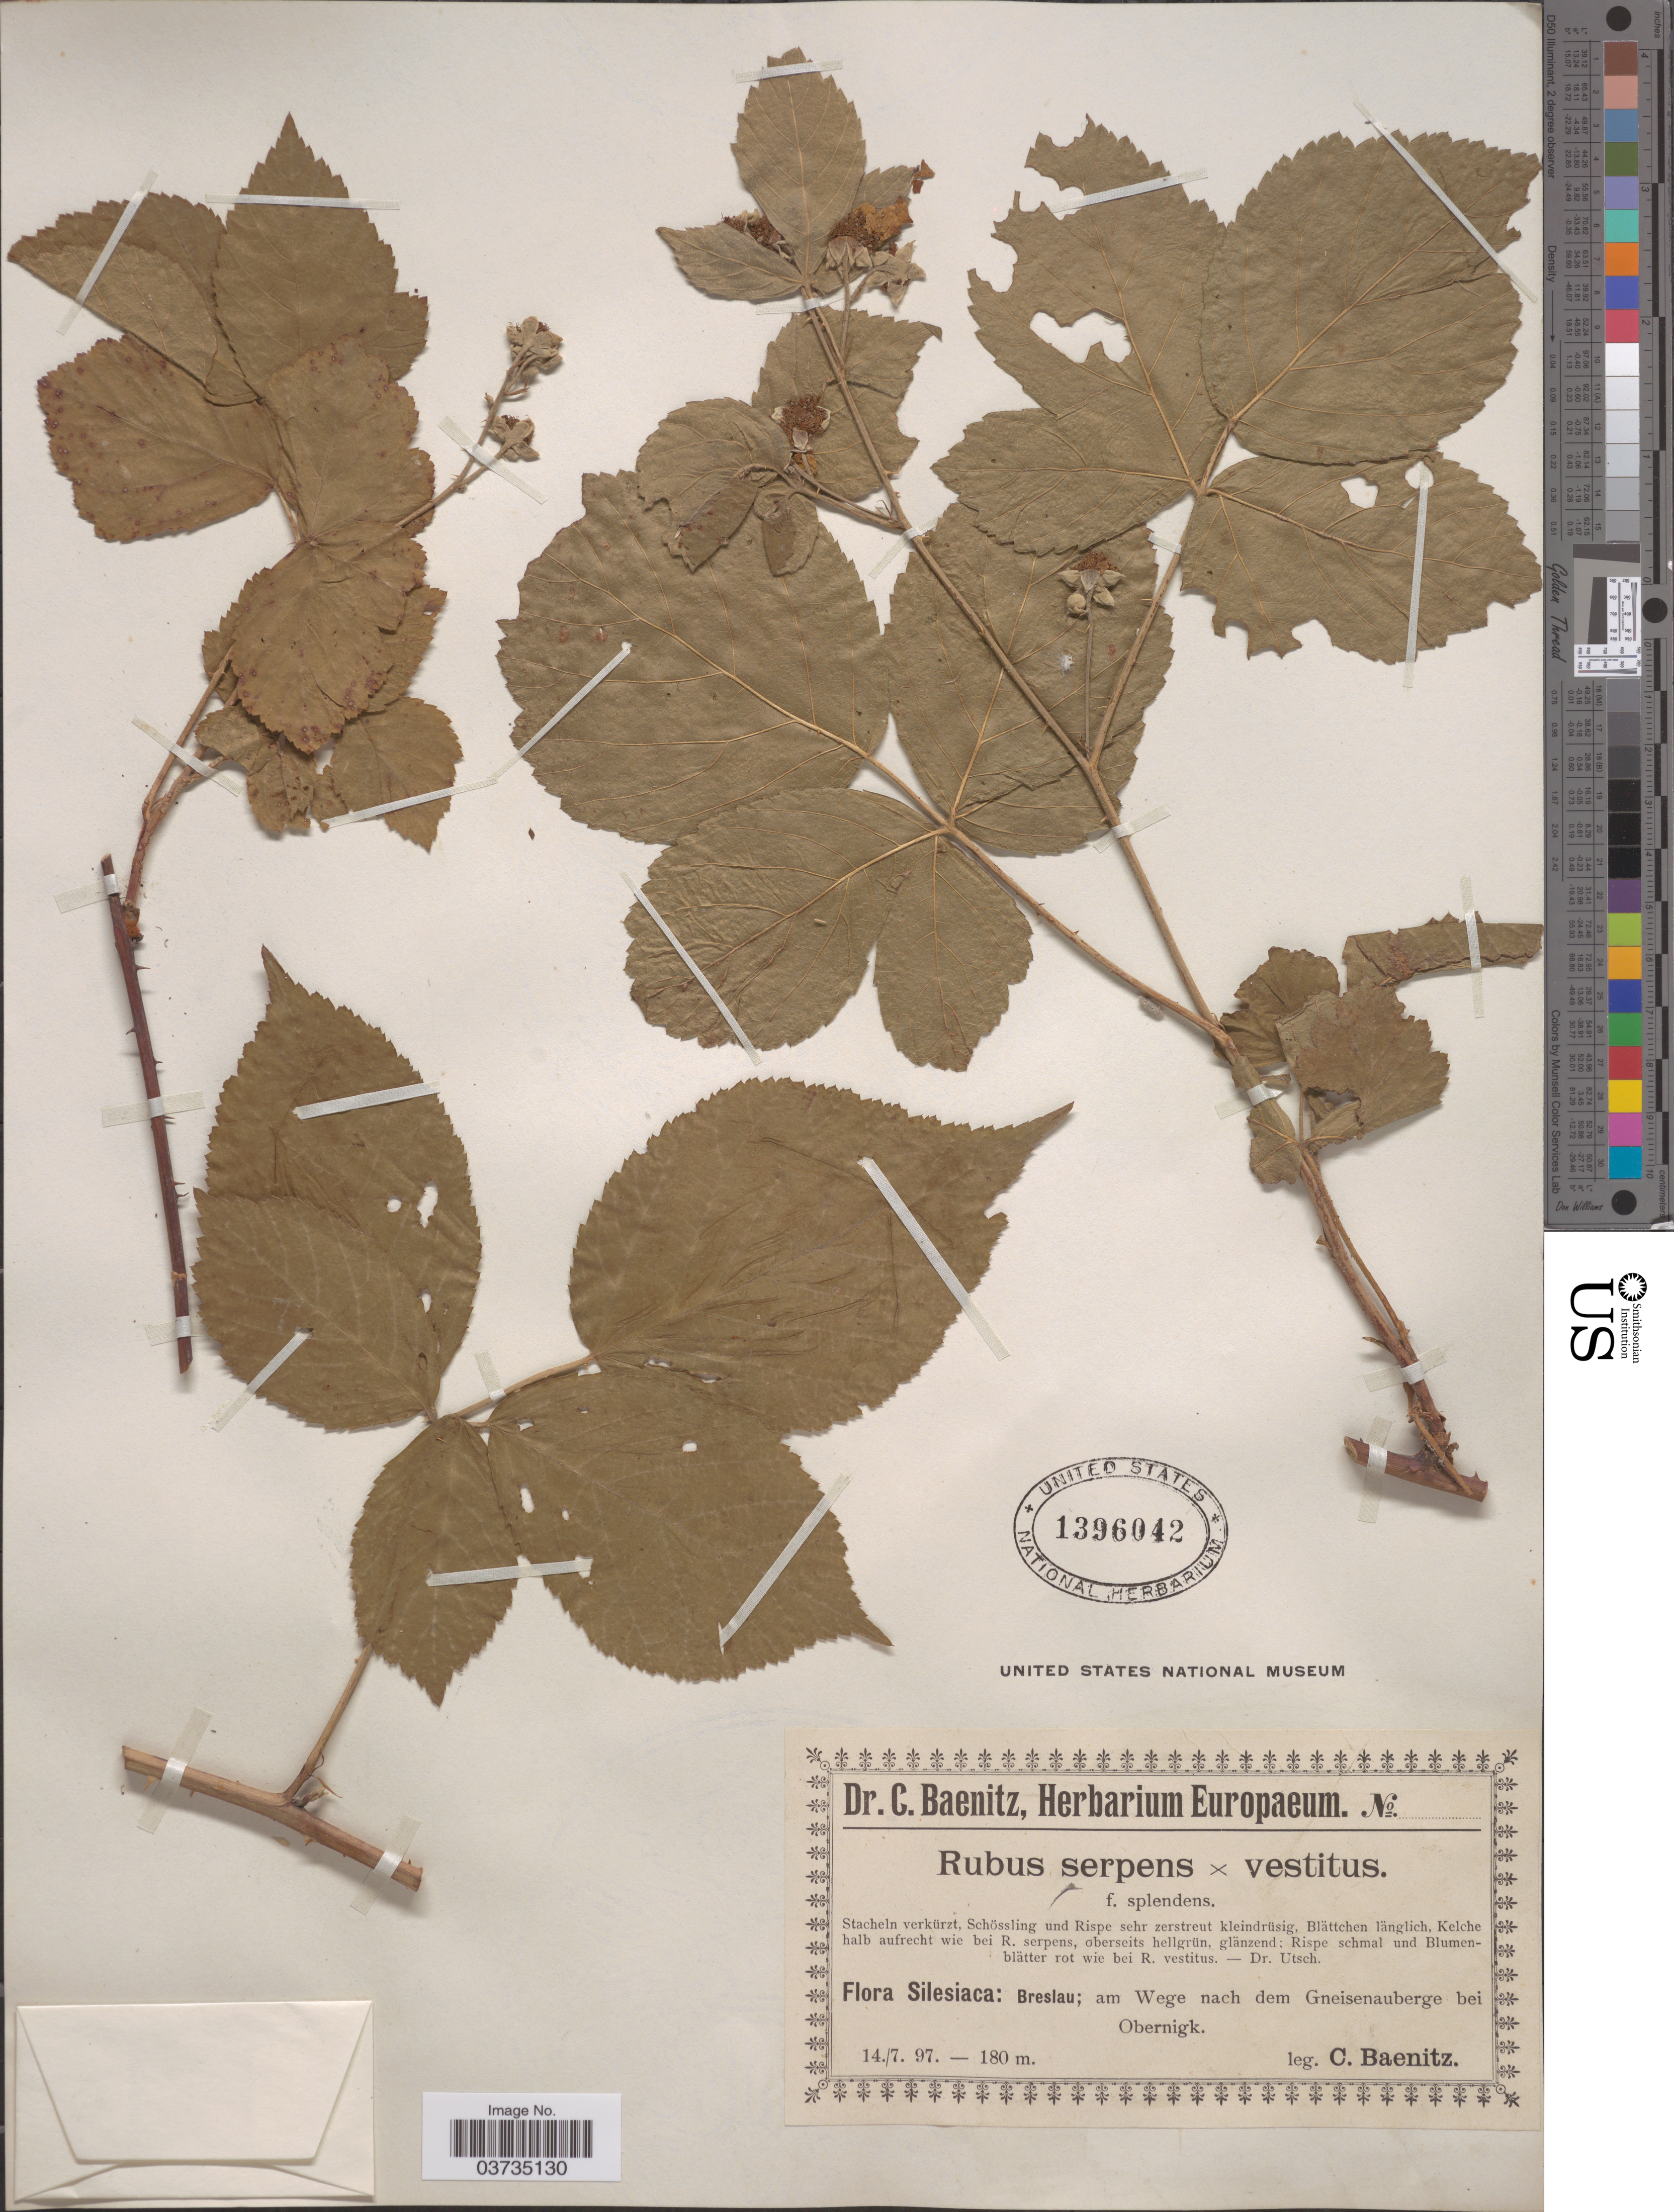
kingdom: Plantae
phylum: Tracheophyta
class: Magnoliopsida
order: Rosales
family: Rosaceae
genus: Rubus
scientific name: Rubus serpens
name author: Weihe ex Lej. & Courtois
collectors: C. G. Baenitz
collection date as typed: Transcribed d/m/y: 14/7/97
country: Poland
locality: Silesiaca: Breslau; am Wege nach dem Gneisenauberge bei Obernigk.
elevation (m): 180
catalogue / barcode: US 1396042